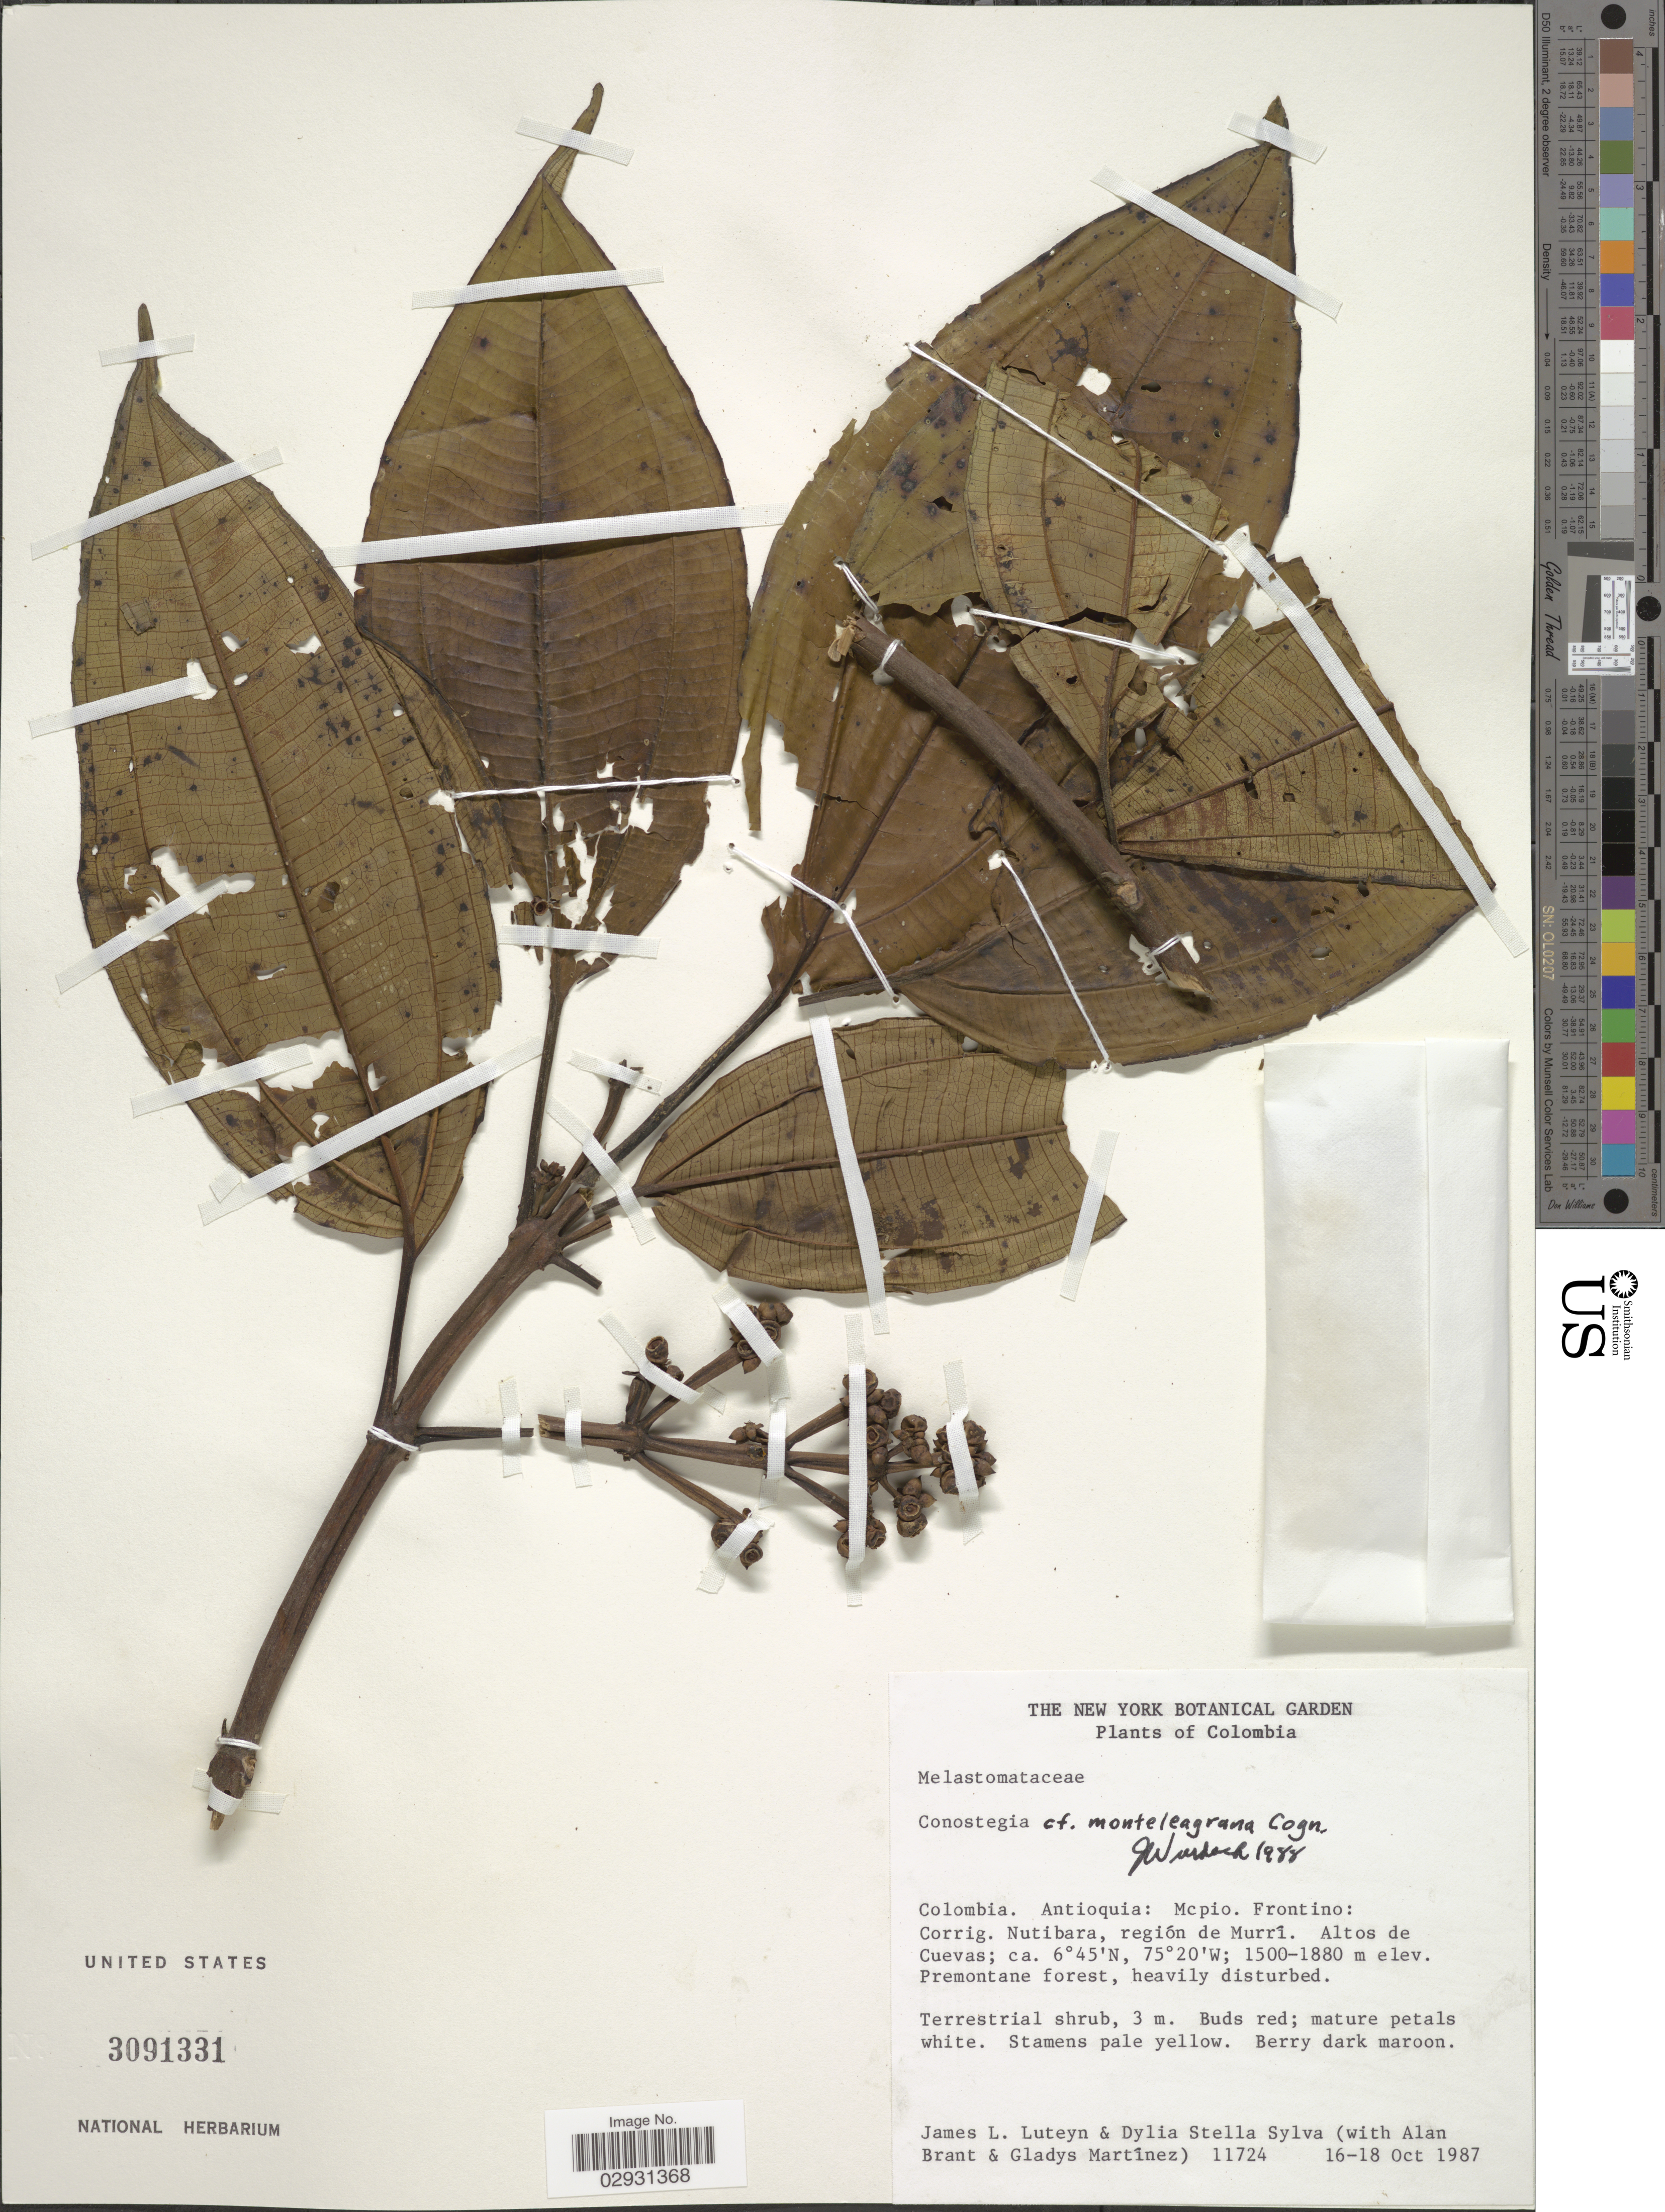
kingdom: Plantae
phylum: Tracheophyta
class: Magnoliopsida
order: Myrtales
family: Melastomataceae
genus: Conostegia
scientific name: Conostegia monteleagrana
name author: Cogn.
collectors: J. Luteyn, D. Sylva, A. Brant & G. Martínez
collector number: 11724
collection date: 1987-10-16/1987-10-18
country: Colombia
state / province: Antioquia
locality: Mcpio. Frontino: Corrig. Nutibara, región de Murrí. Altos de Cuevas.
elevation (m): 1500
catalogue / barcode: US 3091331